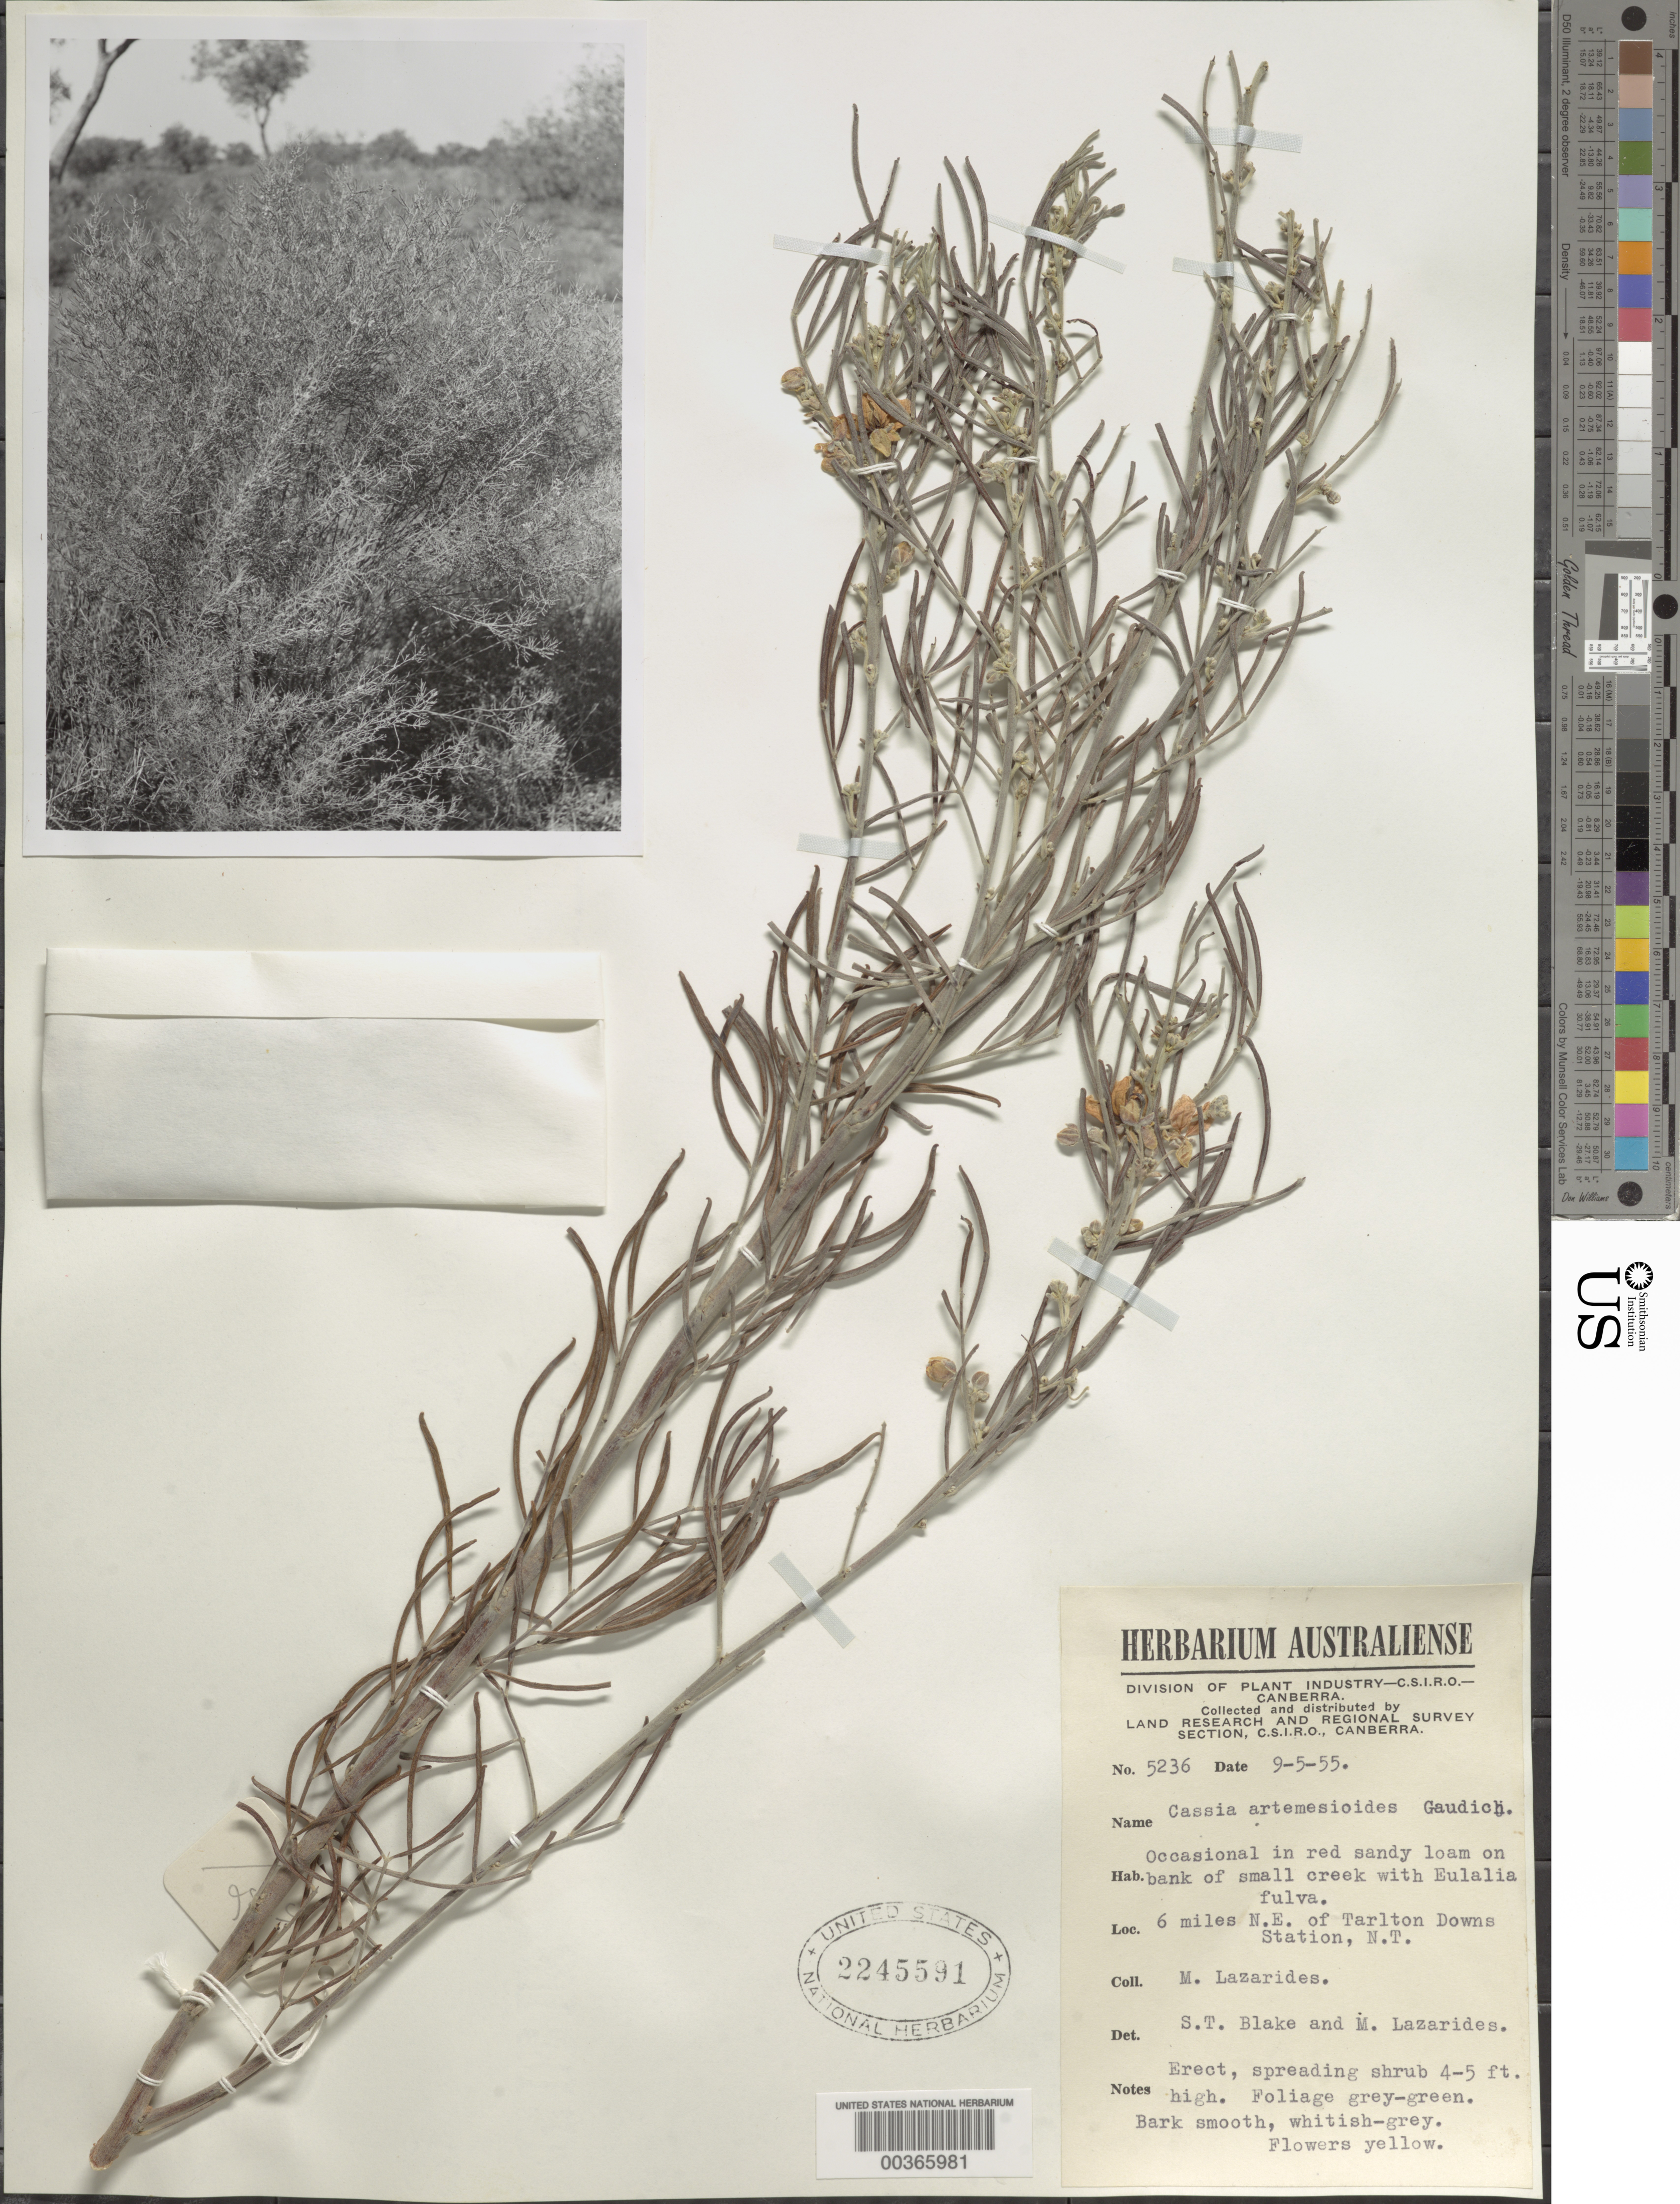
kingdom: Plantae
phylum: Tracheophyta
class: Magnoliopsida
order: Fabales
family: Fabaceae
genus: Senna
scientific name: Senna artemisioides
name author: (Gaudich. ex DC.) Randell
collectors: M. Lazarides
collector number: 5236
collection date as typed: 09 May 1955 or 05 Sep 1955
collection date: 1955-05-09 or 1955-09-05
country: Australia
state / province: Northern Territory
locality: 6 mi ne of tarlton downs station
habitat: Red sandy loam on bank of small creek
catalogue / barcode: US 2245591